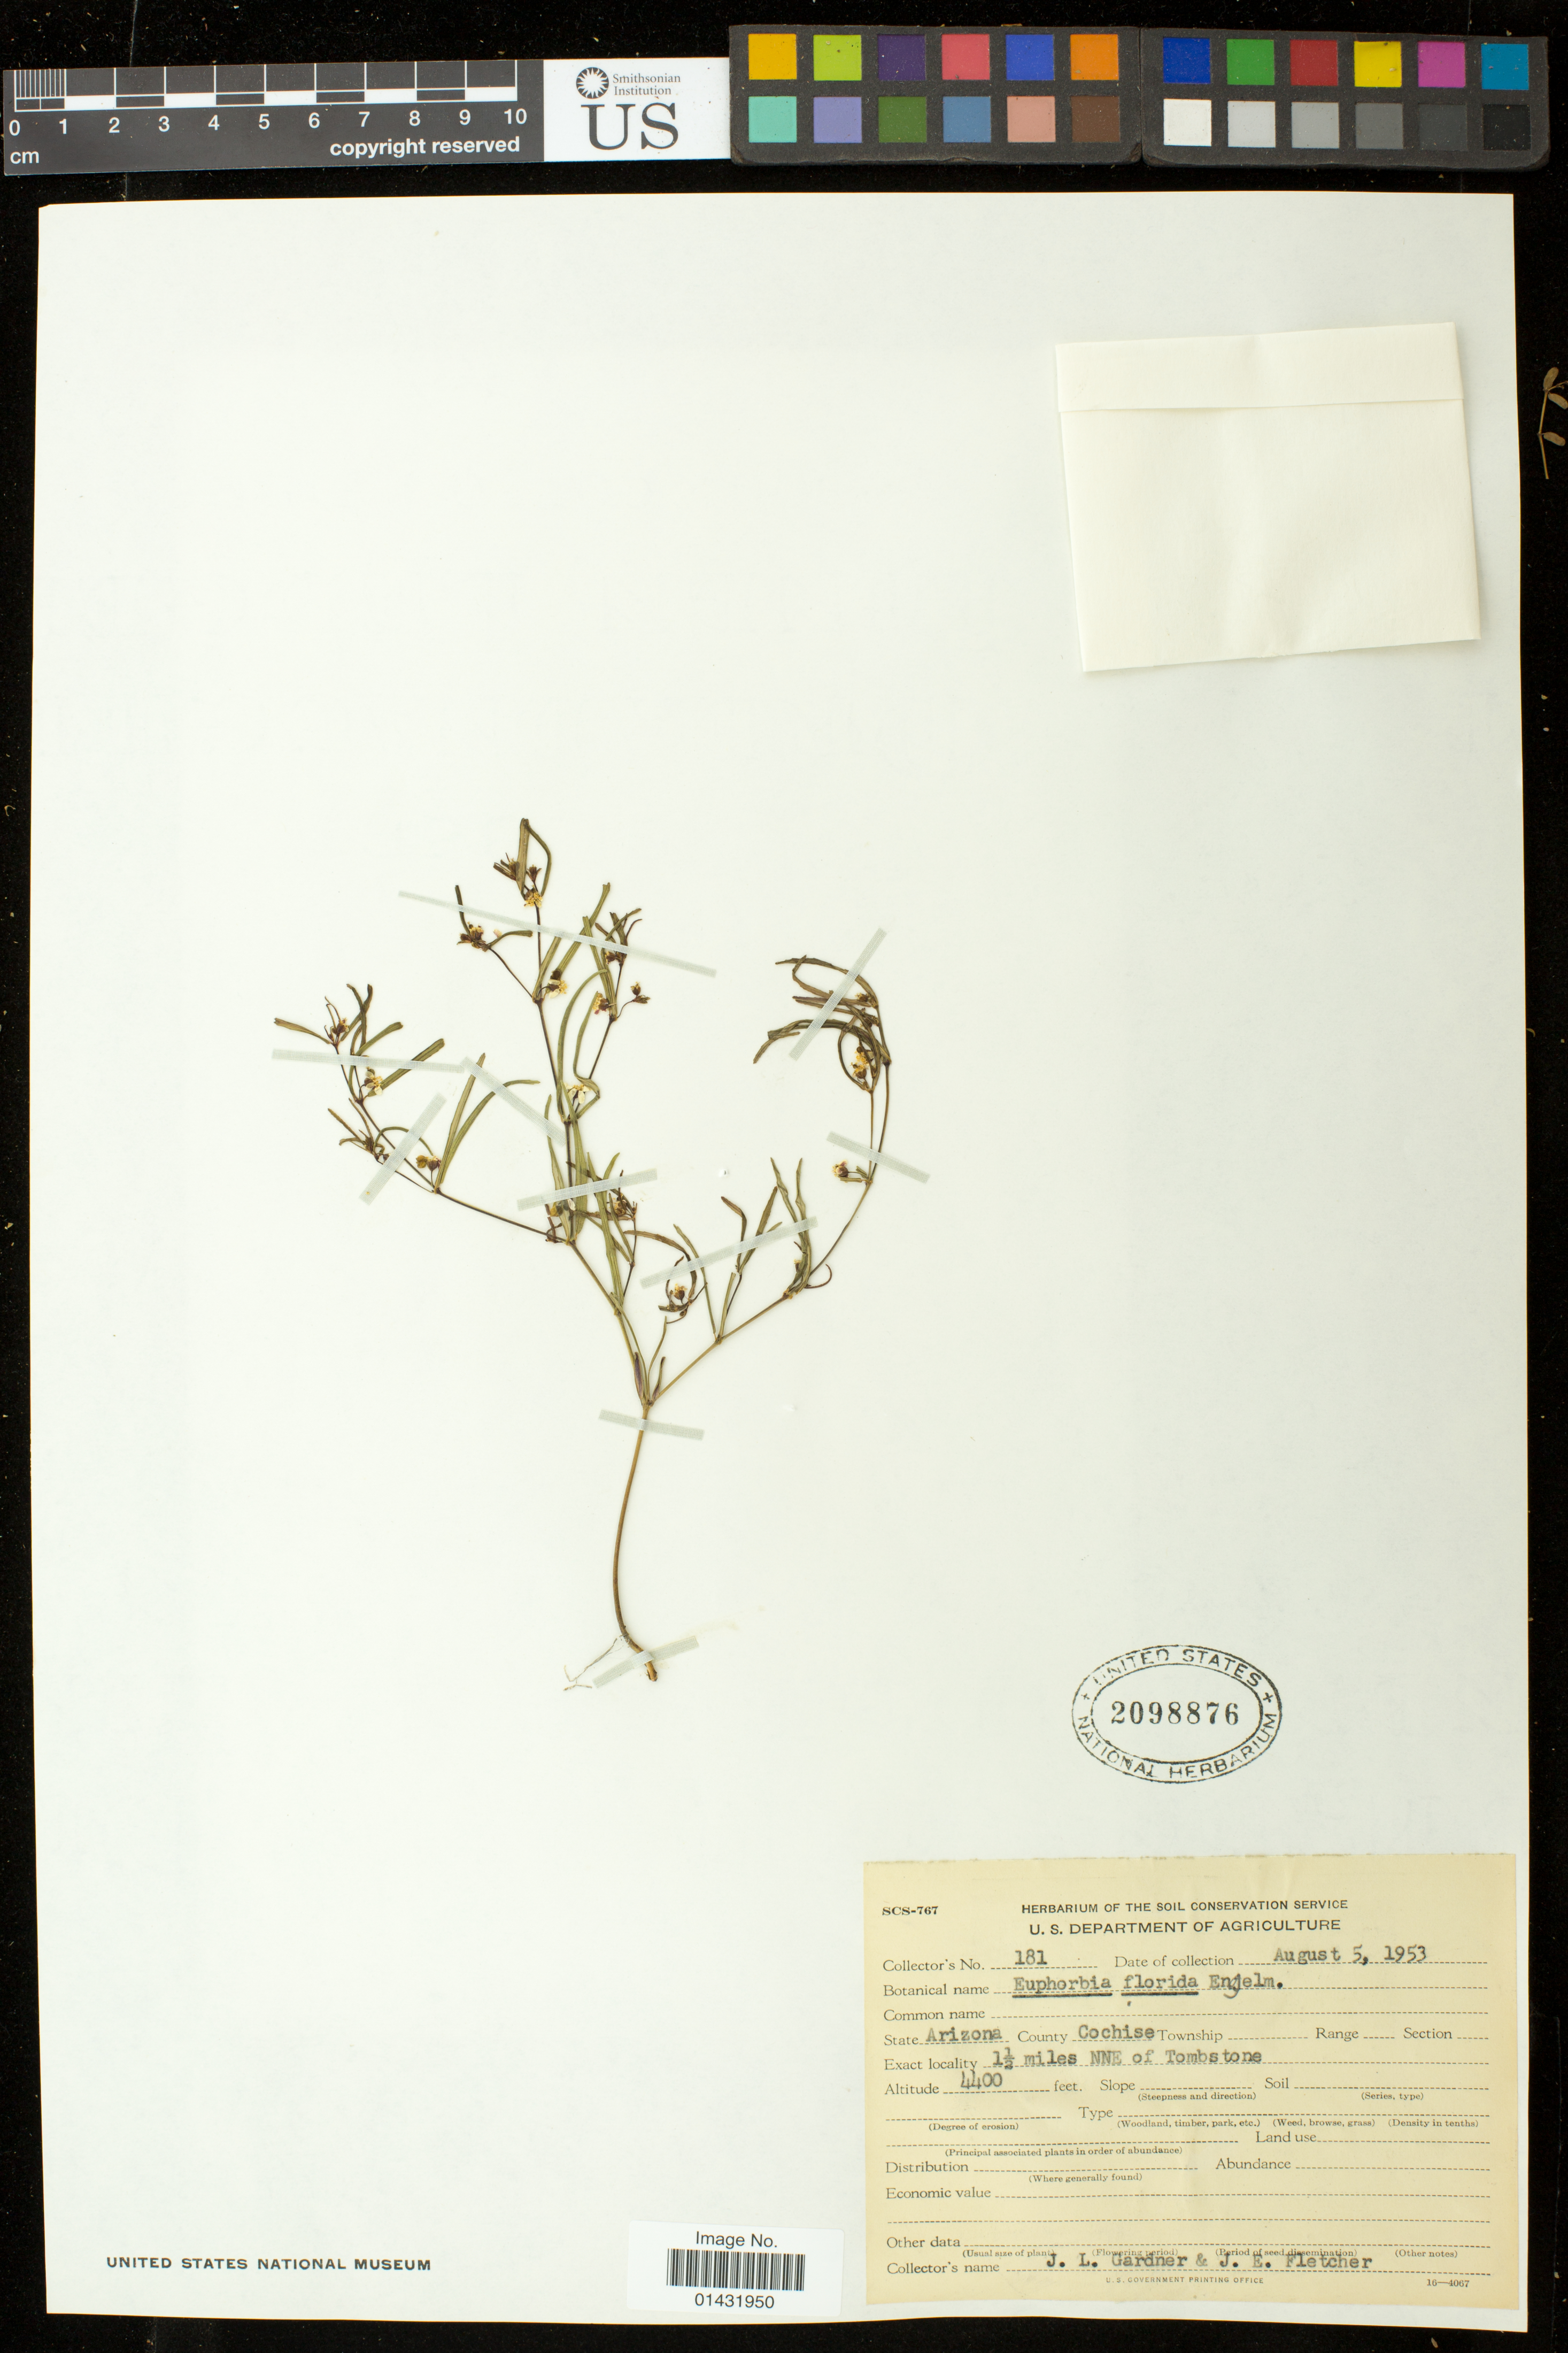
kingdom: Plantae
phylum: Tracheophyta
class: Magnoliopsida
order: Malpighiales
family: Euphorbiaceae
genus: Euphorbia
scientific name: Euphorbia florida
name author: Engelm. in Emory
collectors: J. L. Gardner & J. Fletcher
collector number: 181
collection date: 1953-08-05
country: United States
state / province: Arizona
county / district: Cochise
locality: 1 1/2 miles NNE of Tombstone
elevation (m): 1341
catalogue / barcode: US 2098876